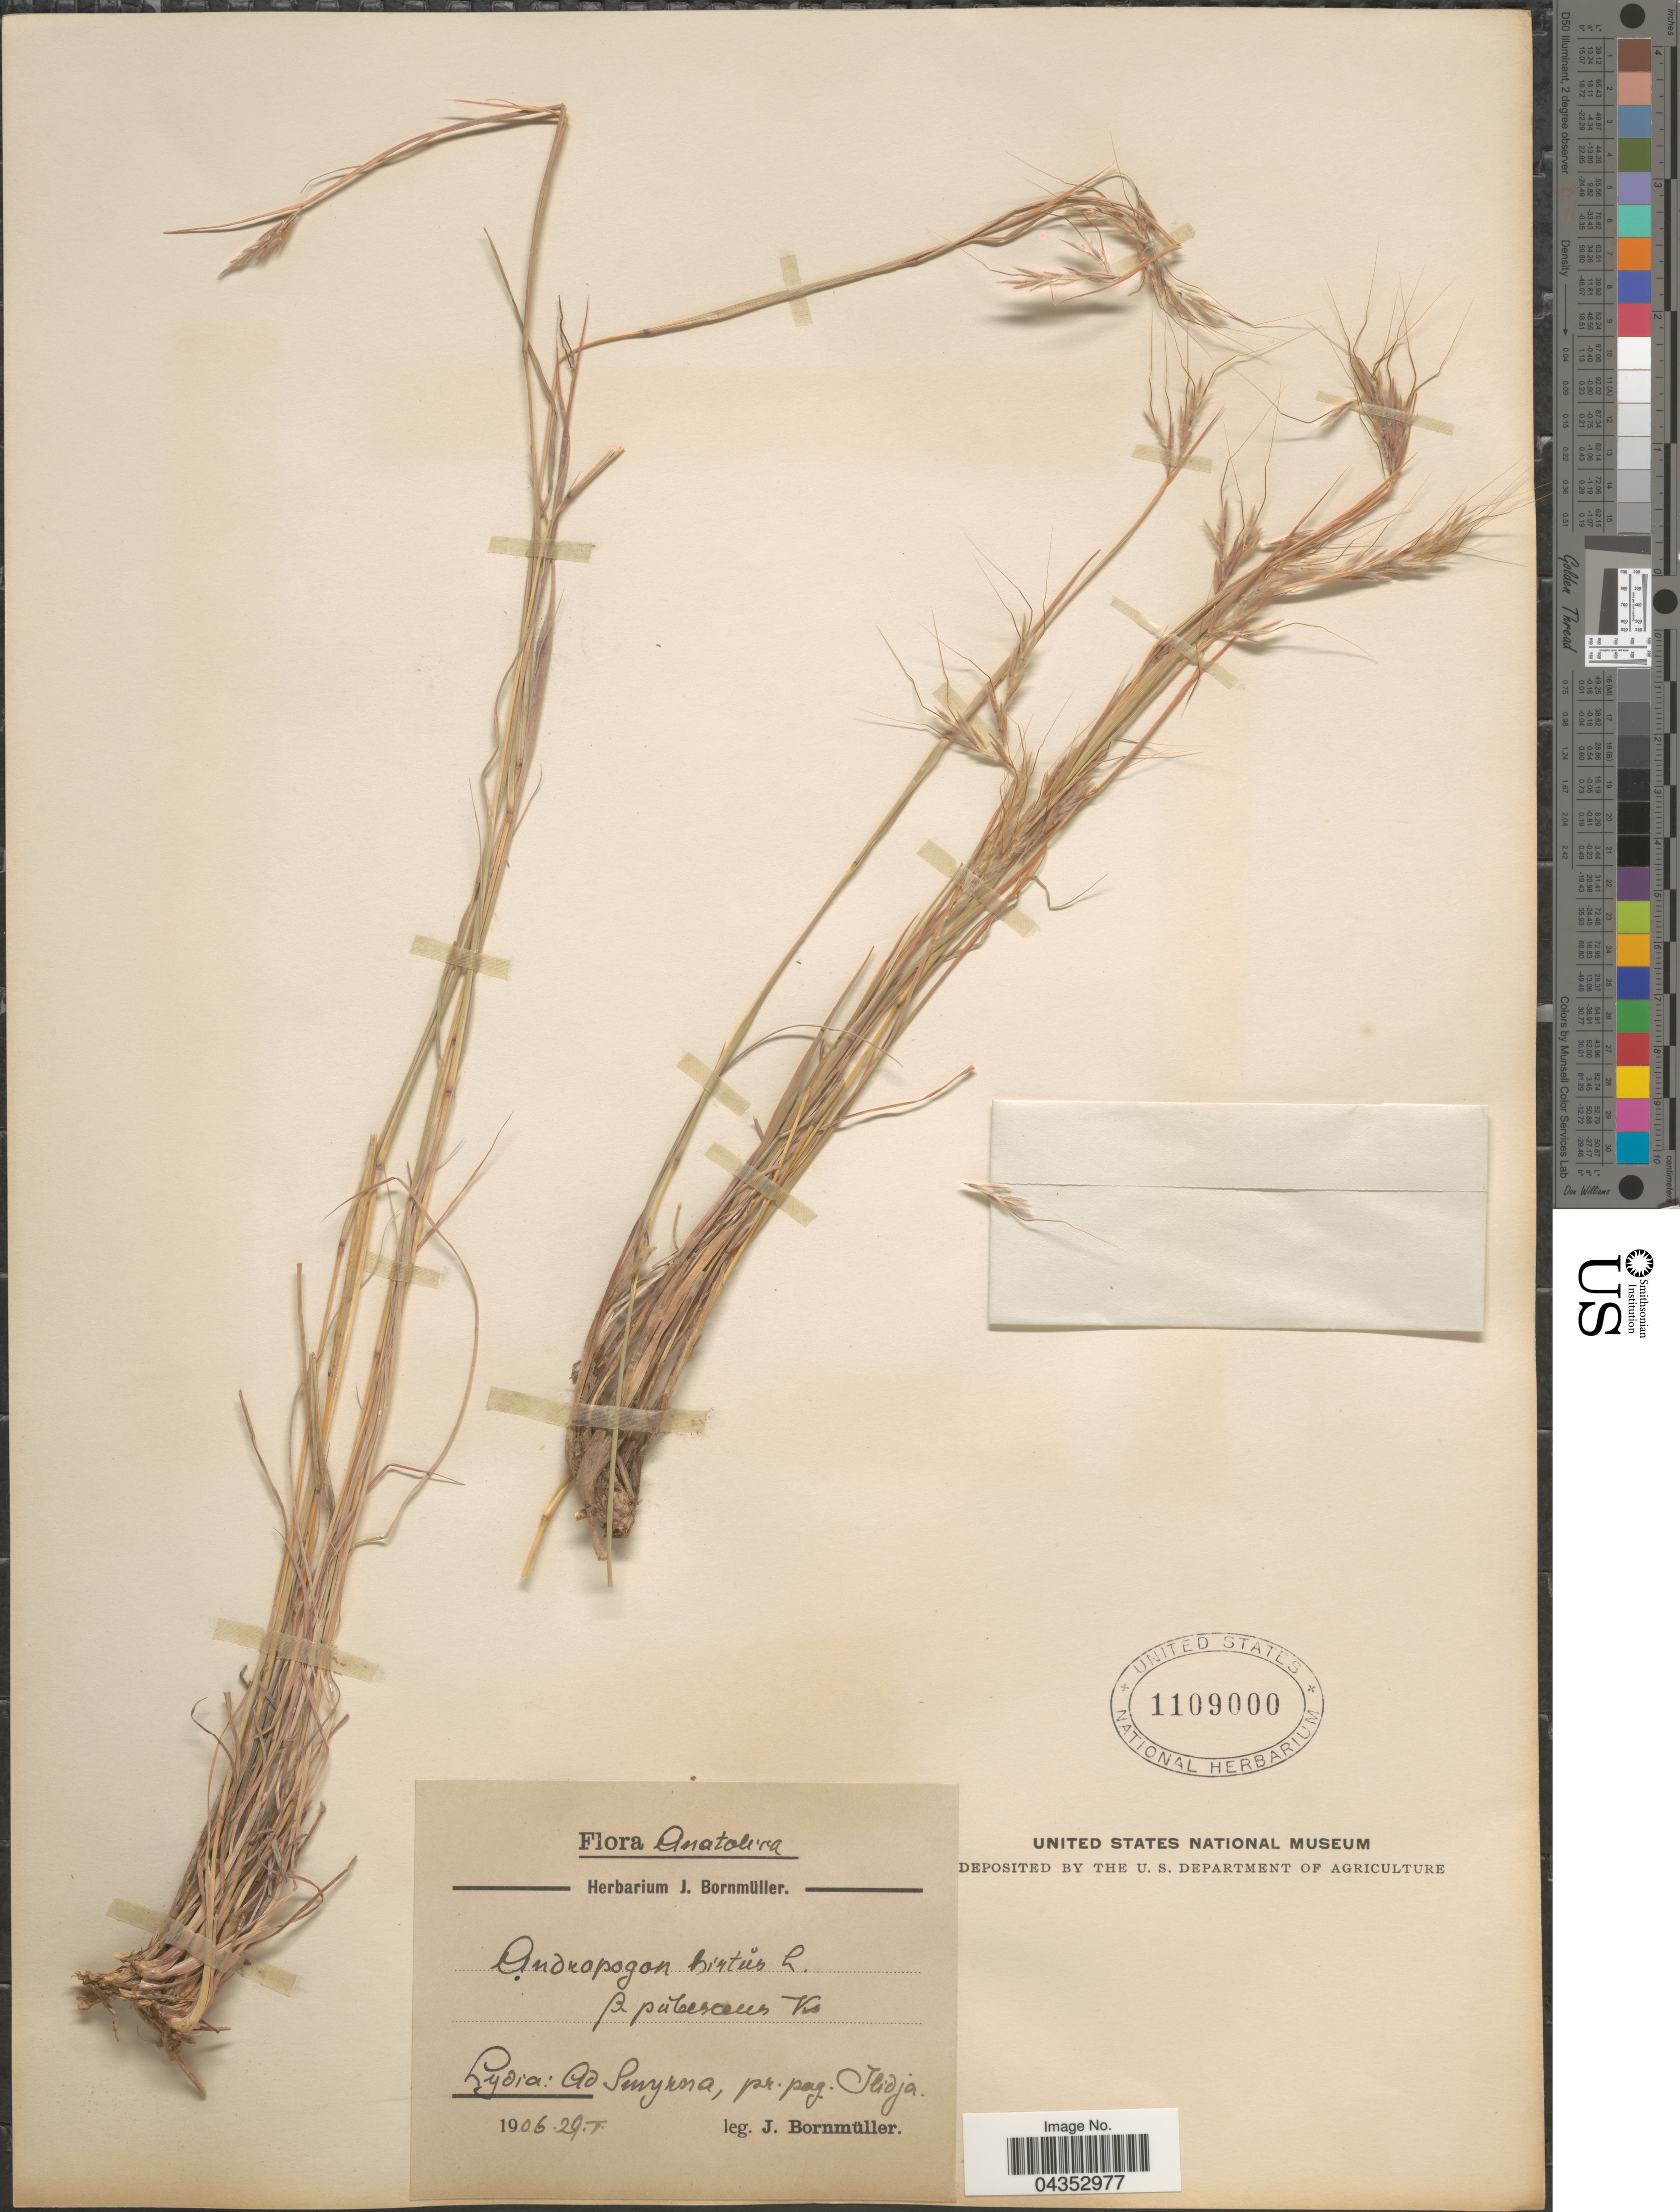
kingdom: Plantae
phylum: Tracheophyta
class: Liliopsida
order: Poales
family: Poaceae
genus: Hyparrhenia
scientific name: Hyparrhenia hirta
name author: (L.) Stapf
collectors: J. Bornmüller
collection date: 1906-05-29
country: Turkey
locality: Anatolica. Lydia: Ad Smyrna, pr. pag. Ilidja.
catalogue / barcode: US 1109000